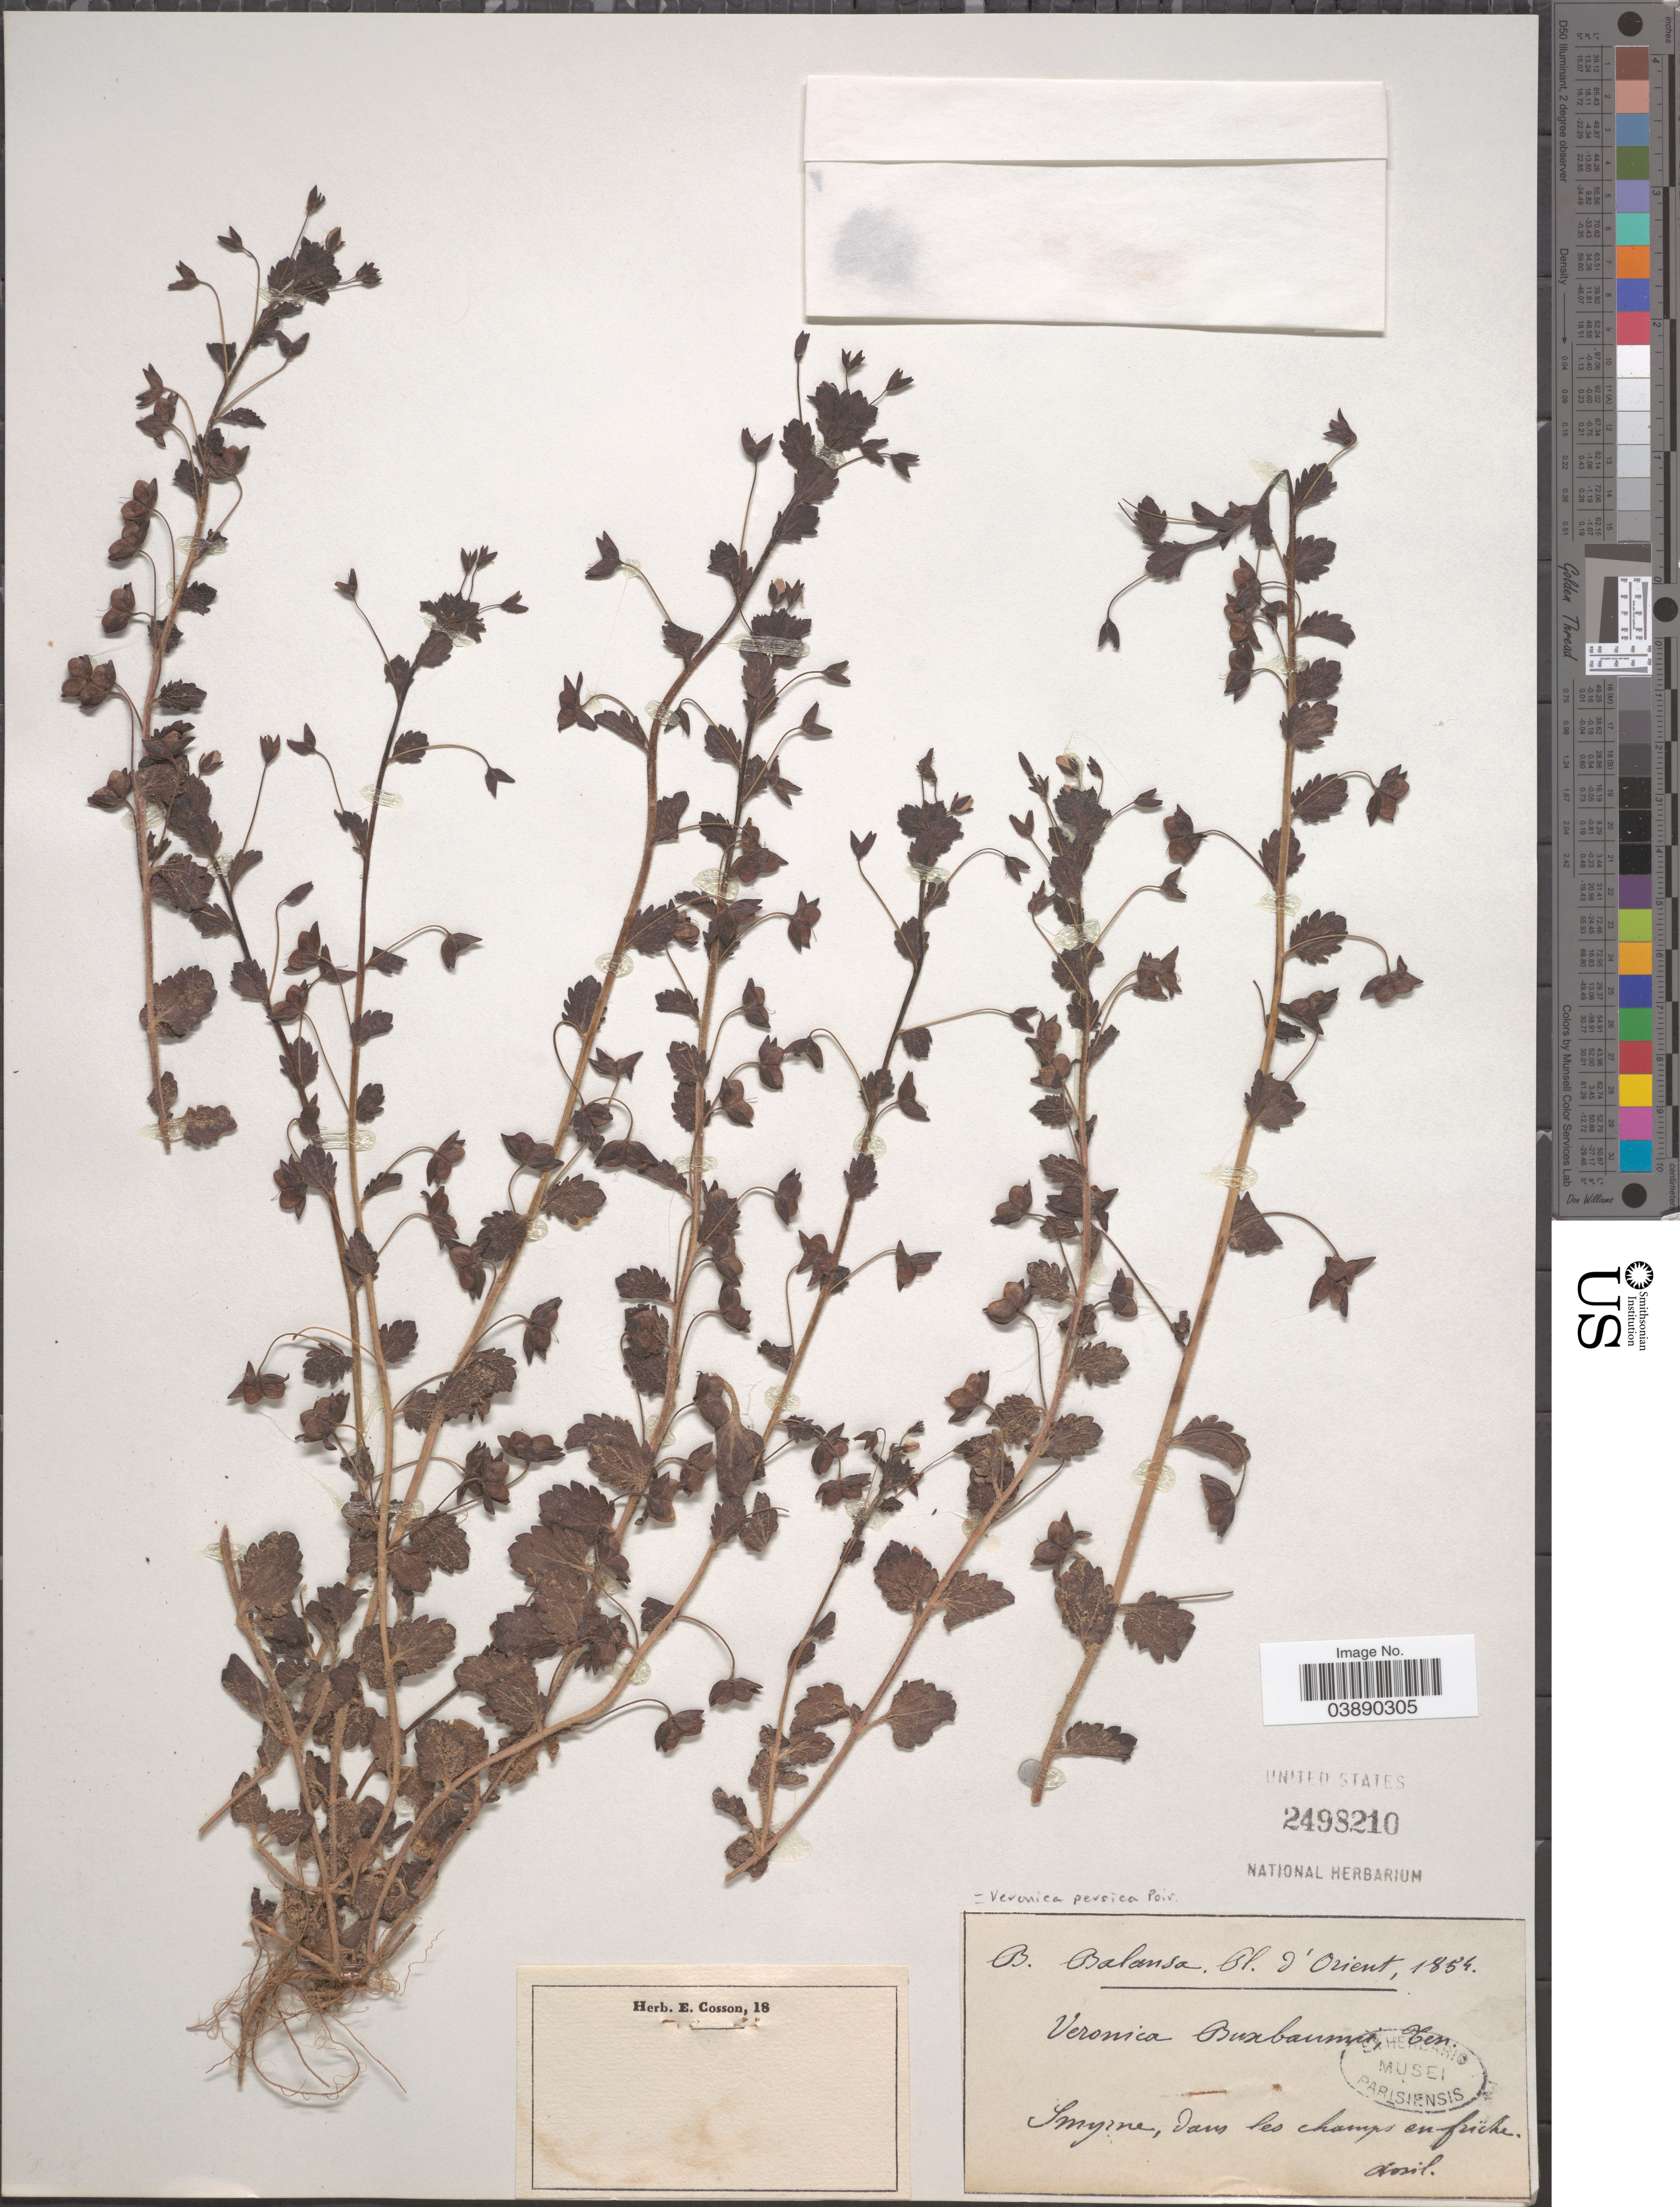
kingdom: Plantae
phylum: Tracheophyta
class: Magnoliopsida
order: Lamiales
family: Plantaginaceae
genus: Veronica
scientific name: Veronica persica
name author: Poir.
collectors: B. Balansa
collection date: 1854-08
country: Turkey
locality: D'Orient. Smyrne, dans les champs enfriche.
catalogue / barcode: US 2498210